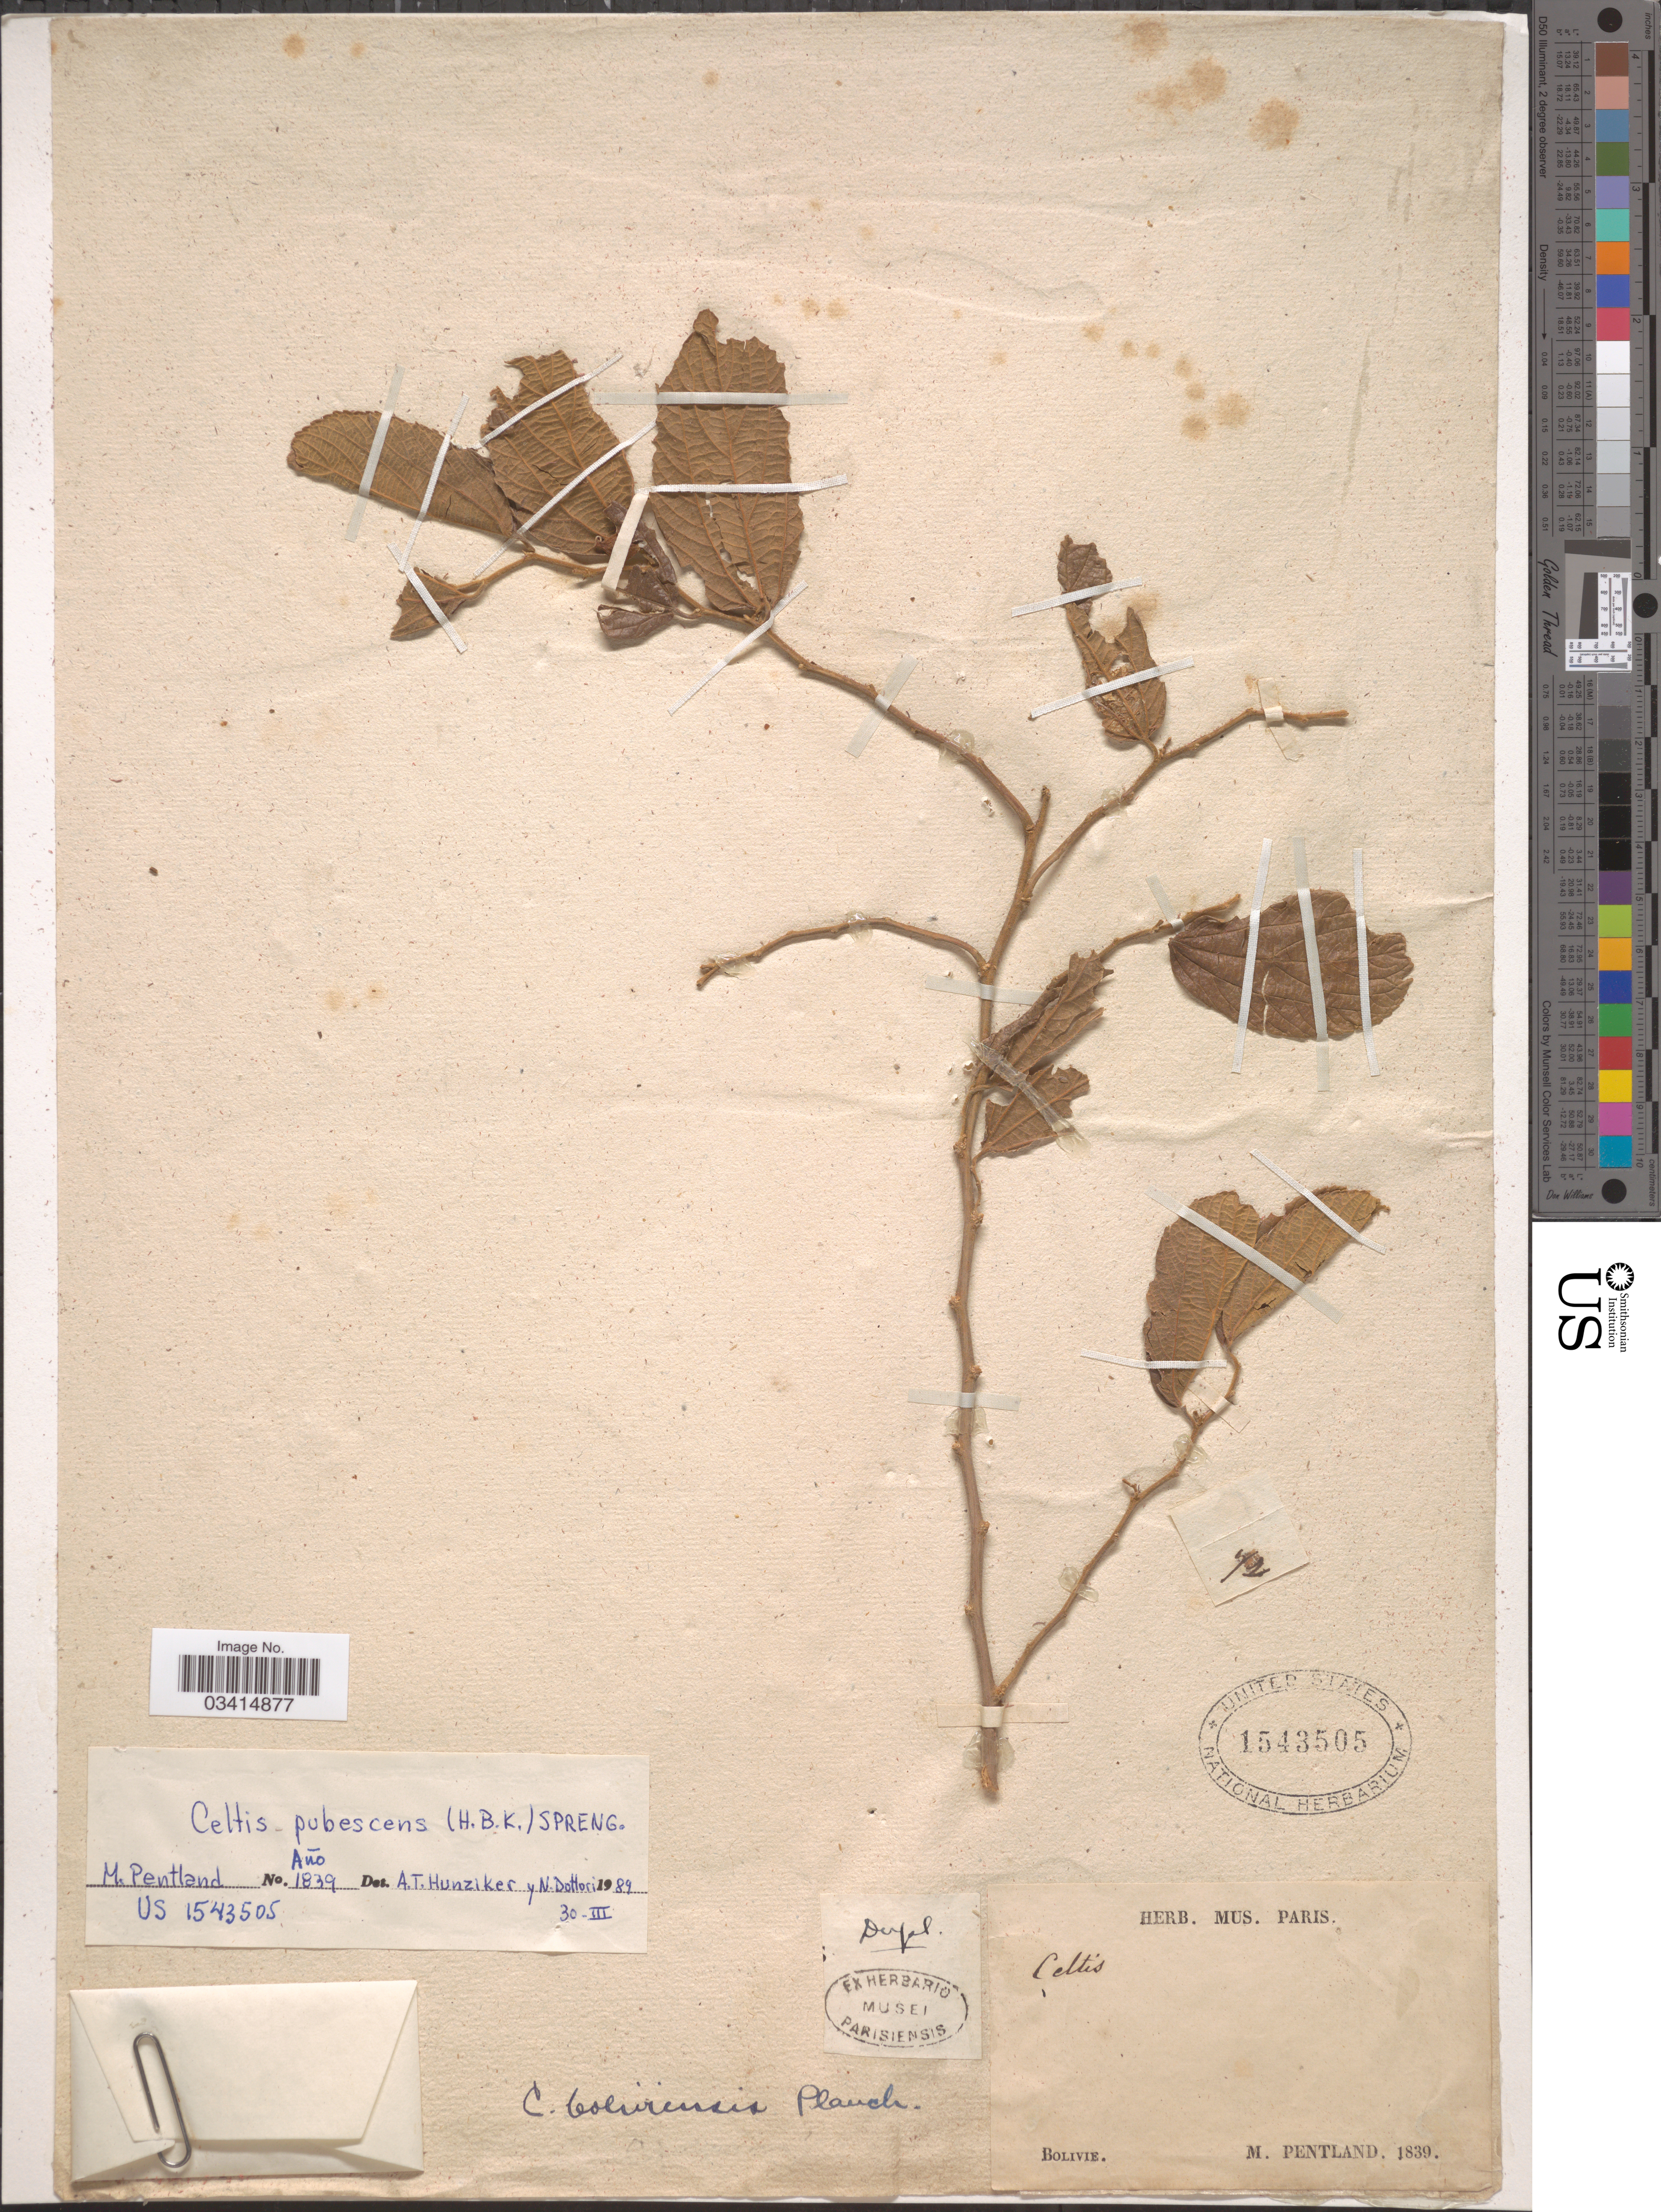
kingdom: Plantae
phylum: Tracheophyta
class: Magnoliopsida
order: Rosales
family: Cannabaceae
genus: Celtis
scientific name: Celtis pubescens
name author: (Kunth) Spreng.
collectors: M. Pentland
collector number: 41*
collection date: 1839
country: Bolivia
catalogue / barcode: US 1543505